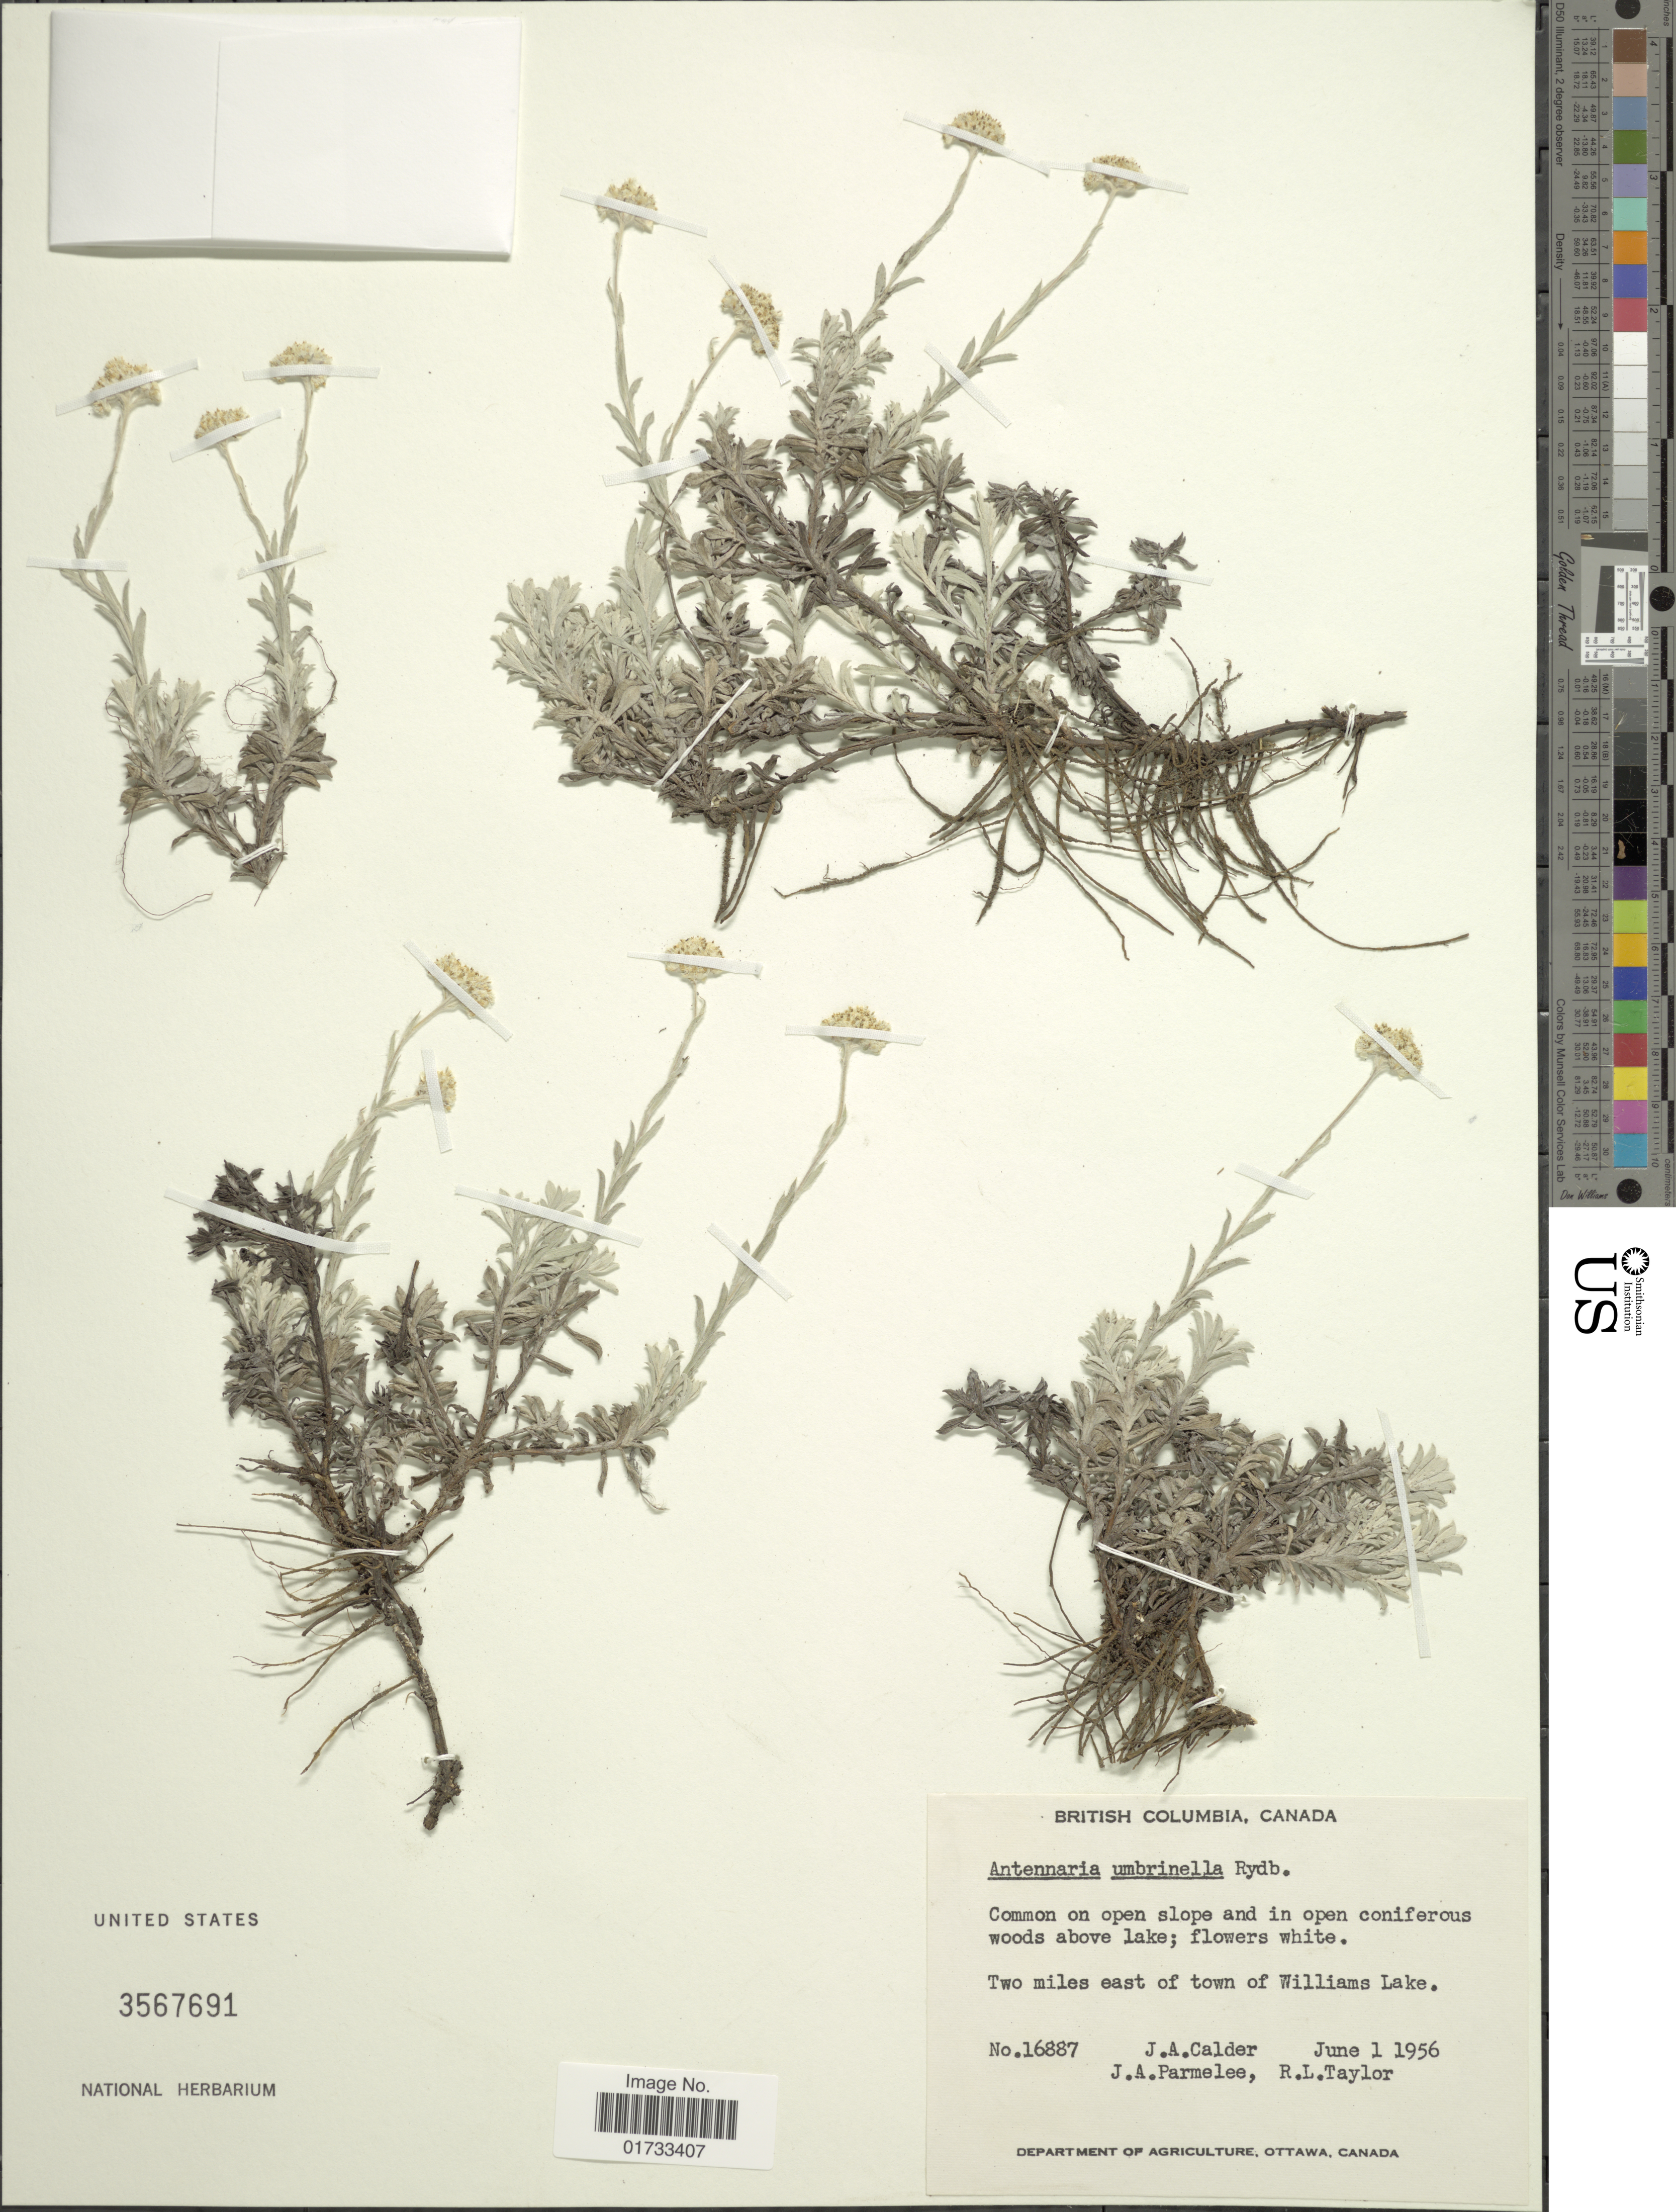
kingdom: Plantae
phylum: Tracheophyta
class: Magnoliopsida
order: Asterales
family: Asteraceae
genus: Antennaria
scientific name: Antennaria umbrinella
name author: Rydb.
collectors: J. A. Calder, J. A. Parmelee & R. Taylor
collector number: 16887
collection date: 1956-06-01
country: Canada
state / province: British Columbia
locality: Common on open slope and in open coniferous woods above lake, two miles east of town of Williams Lake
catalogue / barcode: US 3567691